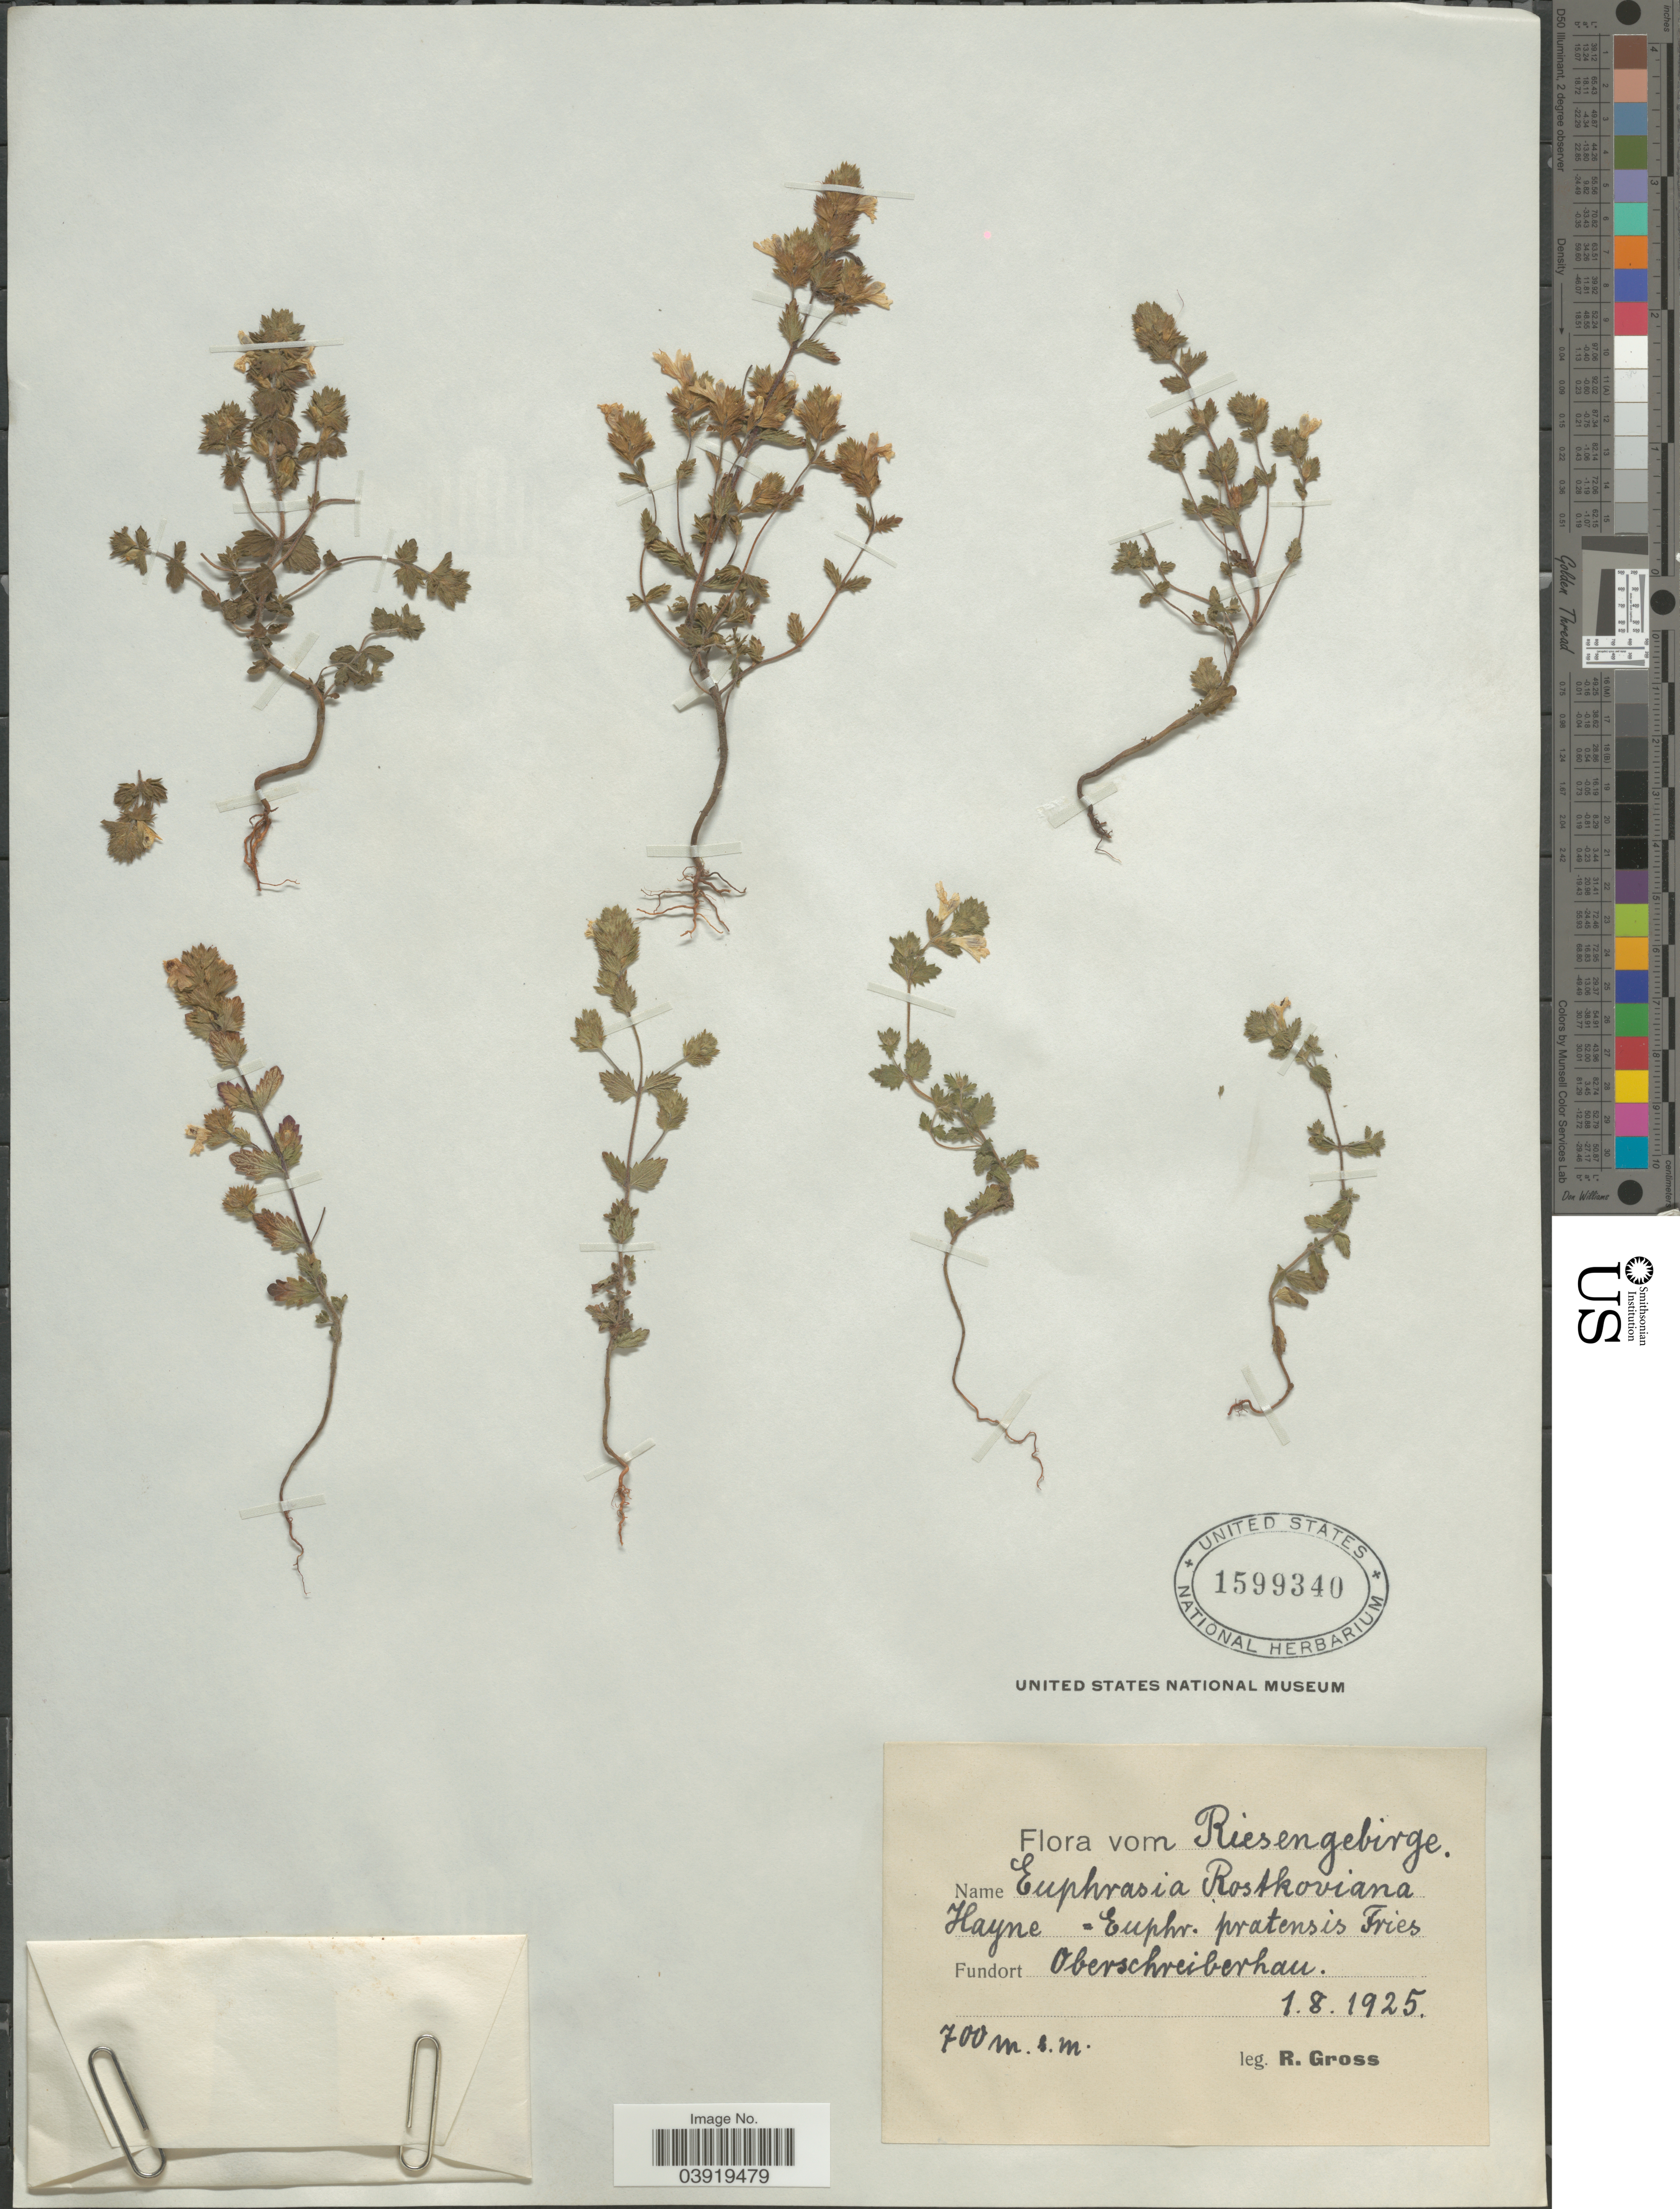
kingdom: Plantae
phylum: Tracheophyta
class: Magnoliopsida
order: Lamiales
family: Orobanchaceae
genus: Euphrasia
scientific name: Euphrasia rostkoviana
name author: Hayne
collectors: R. Gross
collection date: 1925-08-01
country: Poland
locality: Riesengebirge. Oberschreiberhau.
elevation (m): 700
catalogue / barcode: US 1599340